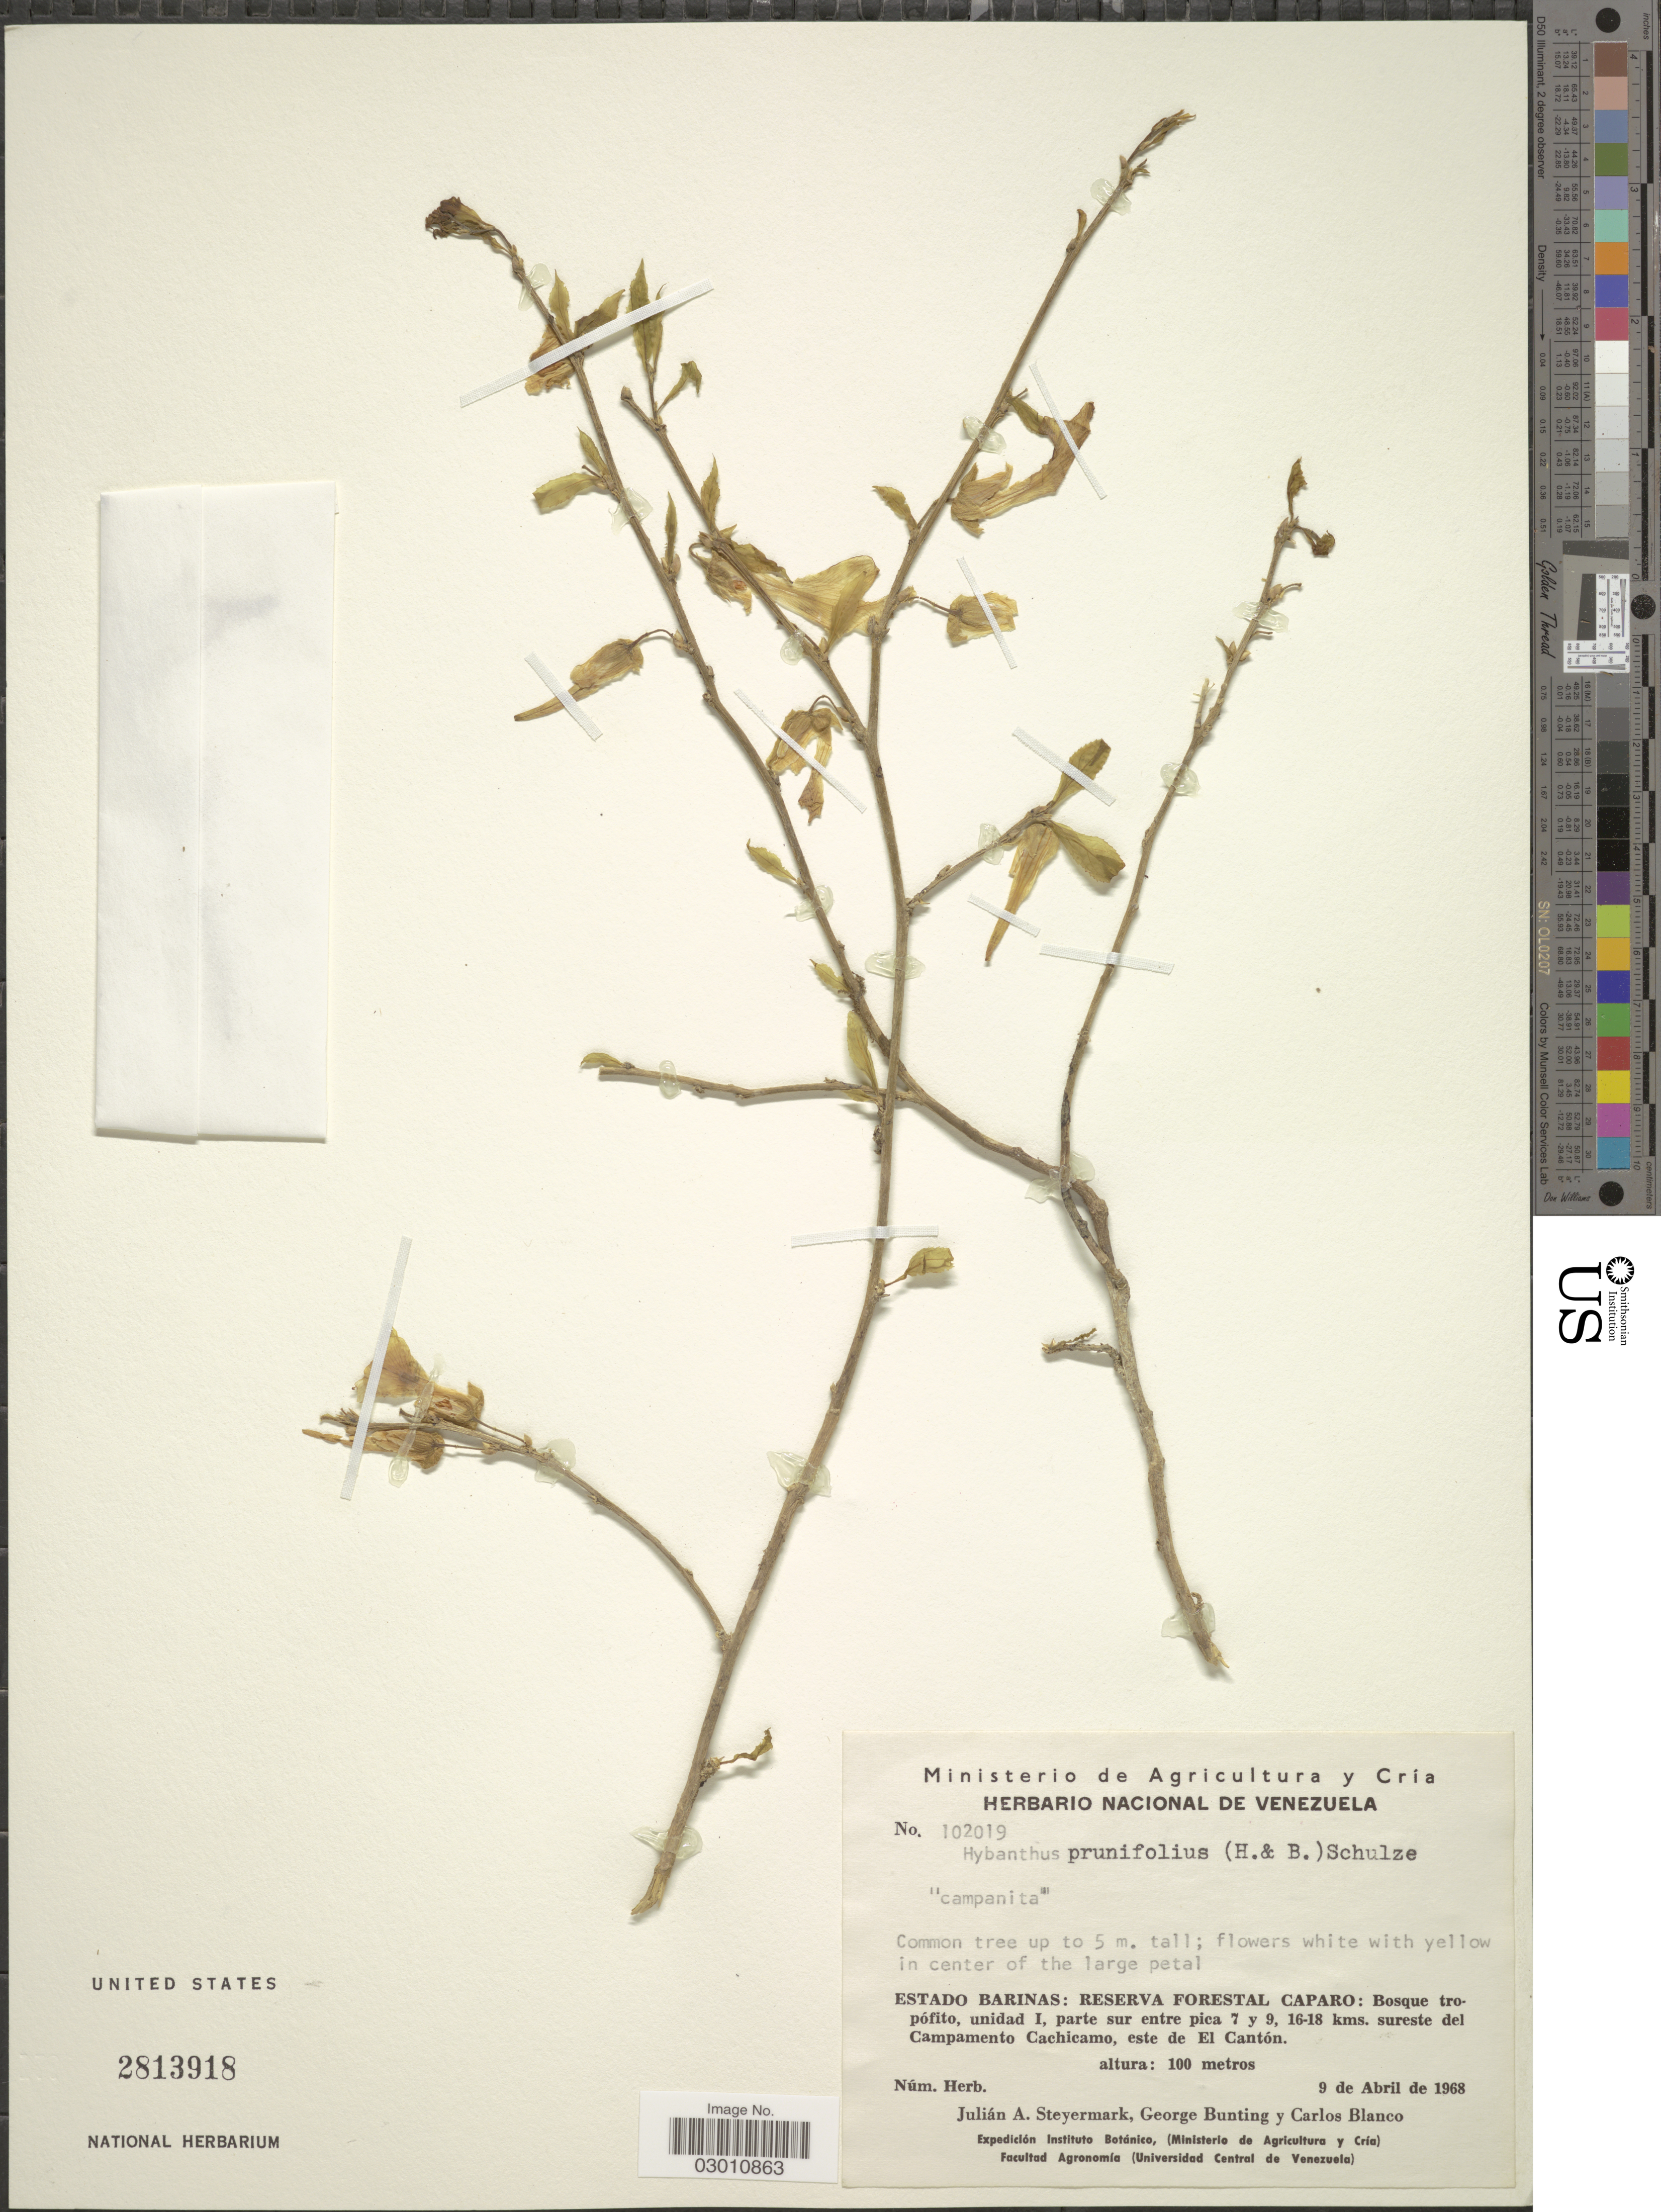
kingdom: Plantae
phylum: Tracheophyta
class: Magnoliopsida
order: Malpighiales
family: Violaceae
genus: Pombalia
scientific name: Pombalia prunifolia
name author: (Humb. & Bonpl. ex Willd.) Paula-Souza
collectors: J. Steyermark, G. S. Bunting & C. Blanco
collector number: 102019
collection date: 1968-04-09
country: Venezuela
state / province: Barinas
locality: Reserve Forestal Caparo: Bosque tropófito, unidad I, parte sur entre pica 7 y 9, 16-18 kms. sureste del Campamento Cachicamo, este de El Cantón.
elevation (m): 100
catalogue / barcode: US 2813918